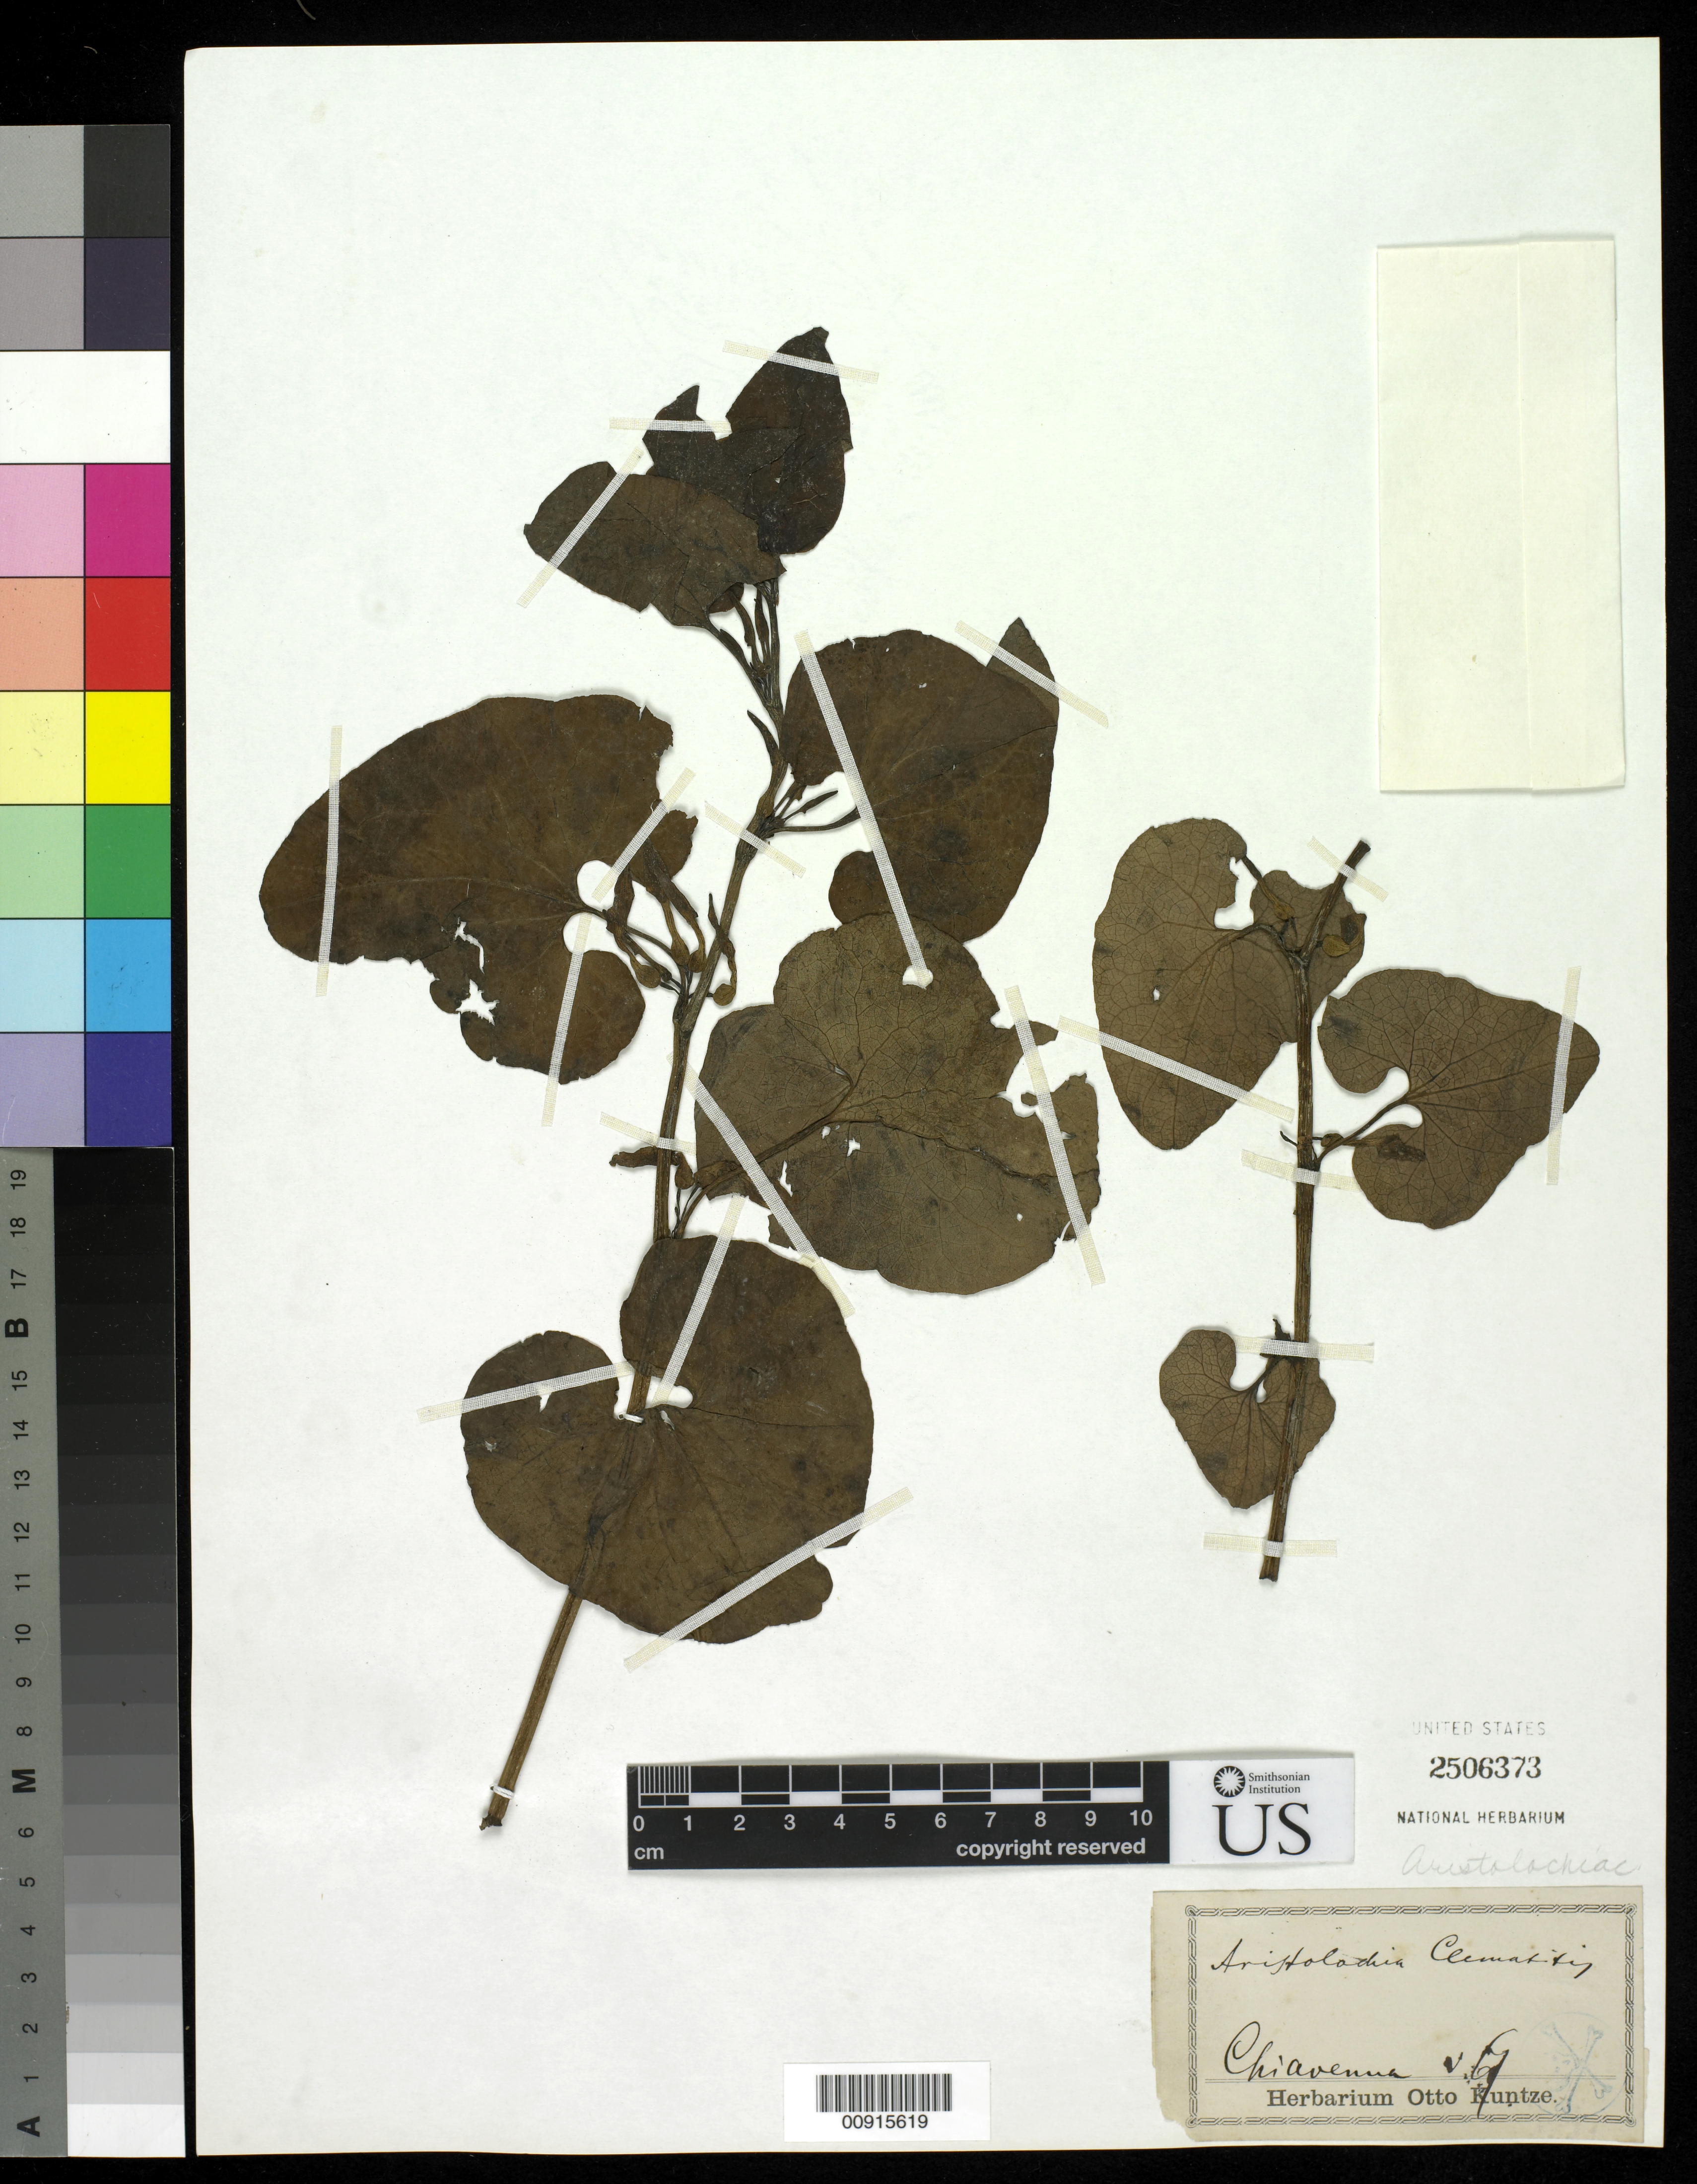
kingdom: Plantae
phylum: Tracheophyta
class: Magnoliopsida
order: Piperales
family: Aristolochiaceae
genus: Aristolochia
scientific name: Aristolochia clematitis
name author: L.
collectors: ex Herb. O. Kuntze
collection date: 1867-05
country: Switzerland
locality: Montreux, Les Rochers de Naye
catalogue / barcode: US 2506373